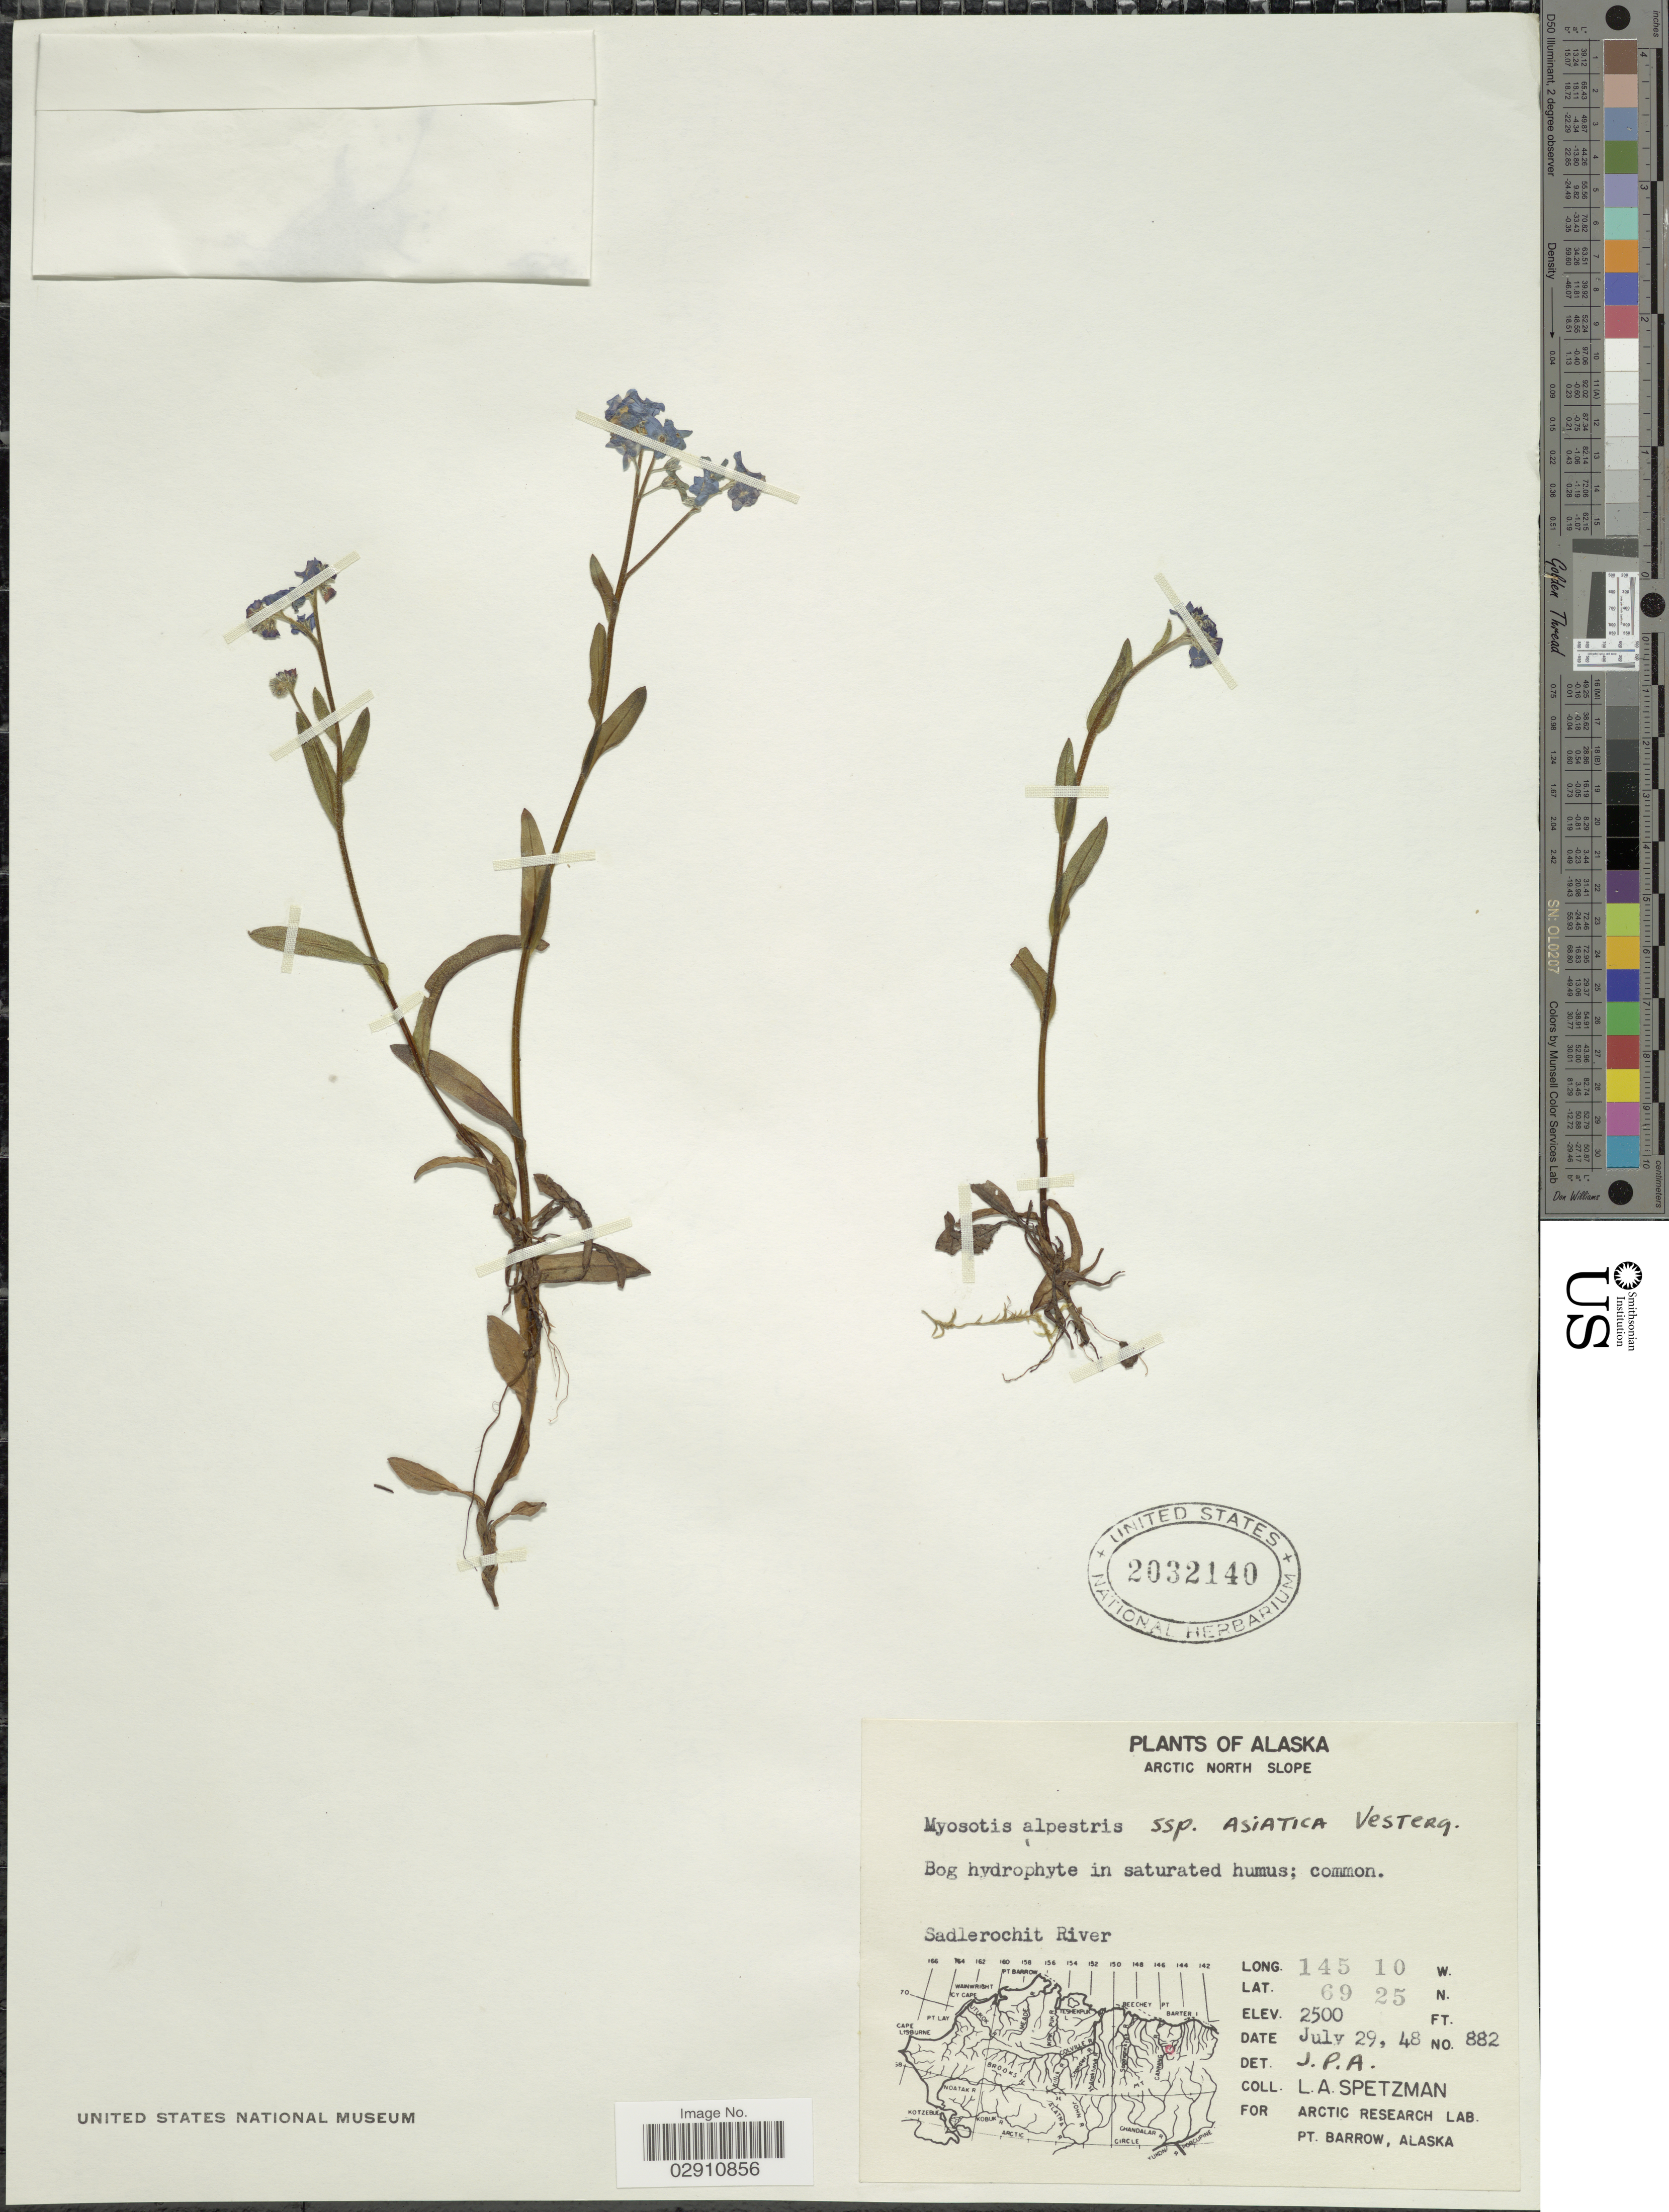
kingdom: Plantae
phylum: Tracheophyta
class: Magnoliopsida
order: Boraginales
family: Boraginaceae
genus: Myosotis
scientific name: Myosotis alpestris subsp. asiatica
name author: Vestergr.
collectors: L. Spetzman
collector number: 882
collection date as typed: Transcribed d/m/y: 29/7/48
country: United States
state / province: Alaska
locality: Arctic North Slope. Sadlerochit River.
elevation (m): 762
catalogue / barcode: US 2032140